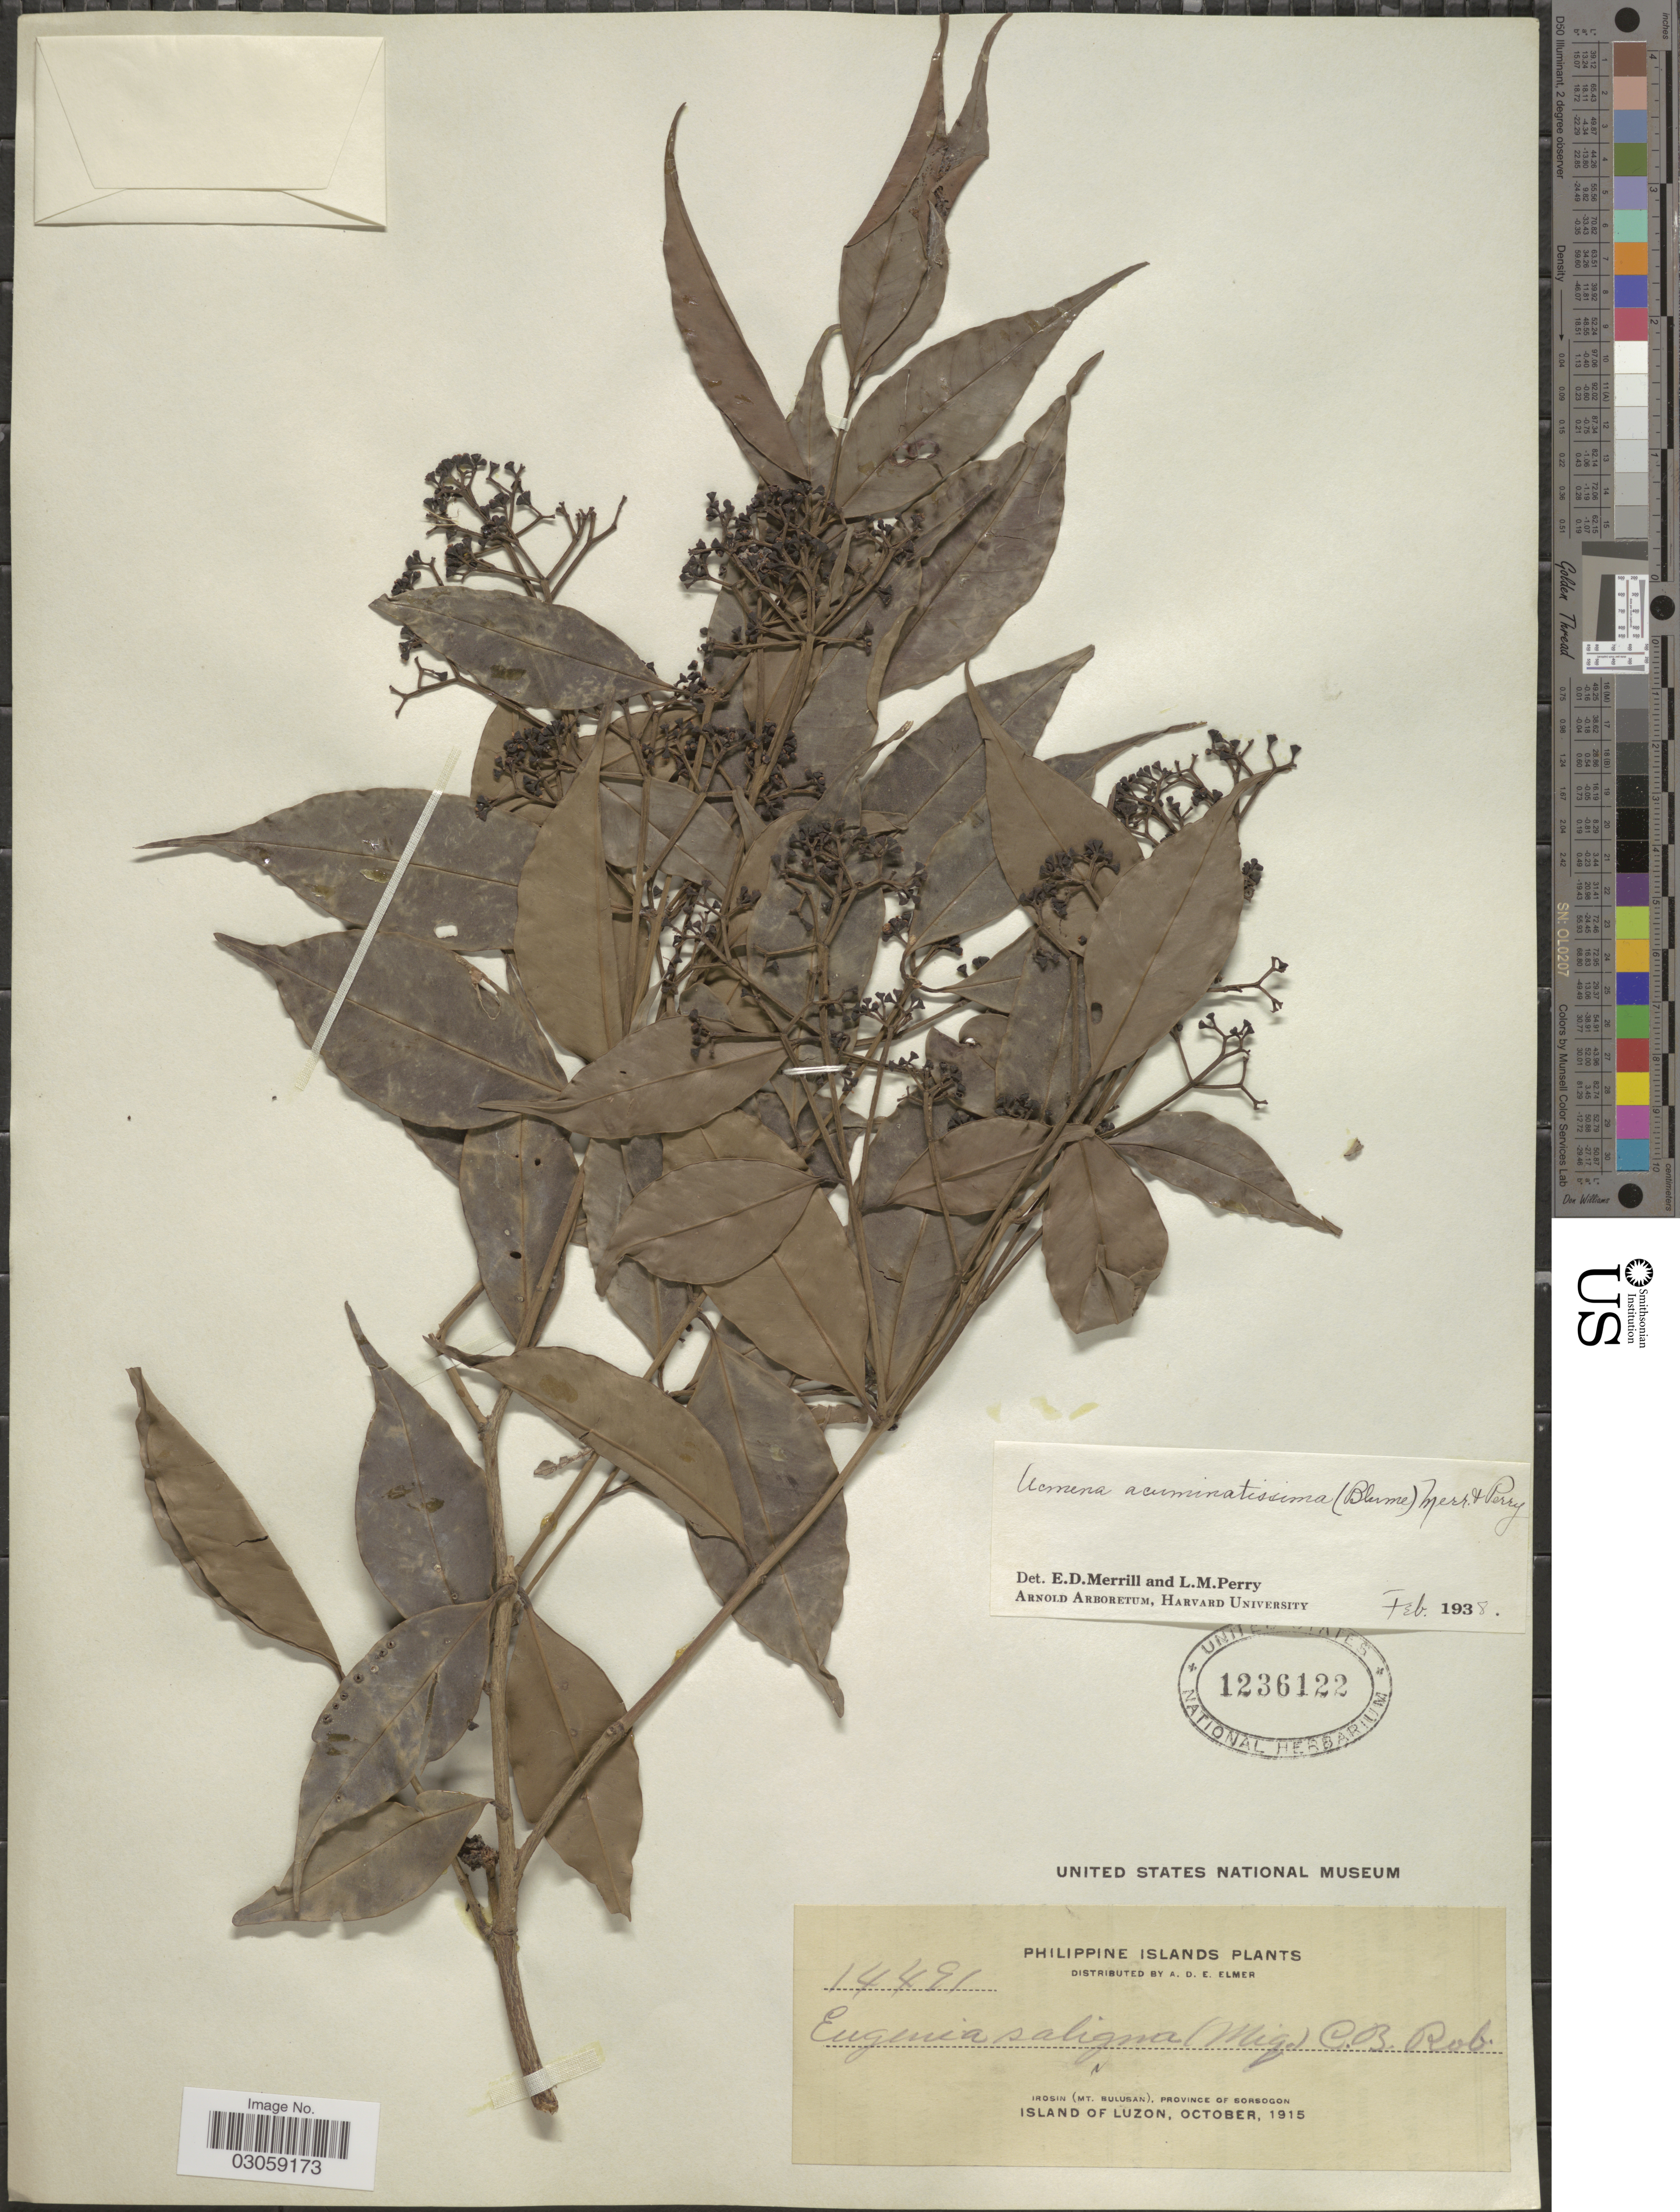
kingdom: Plantae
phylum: Tracheophyta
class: Magnoliopsida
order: Myrtales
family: Myrtaceae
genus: Syzygium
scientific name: Syzygium acuminatissimum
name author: (Blume) DC.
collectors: A. D. E. Elmer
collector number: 14491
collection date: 1915-10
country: Philippines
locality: Irosin (Mt. Bulusan), Province of Sorsogon. Island of Luzon.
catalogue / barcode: US 1236122